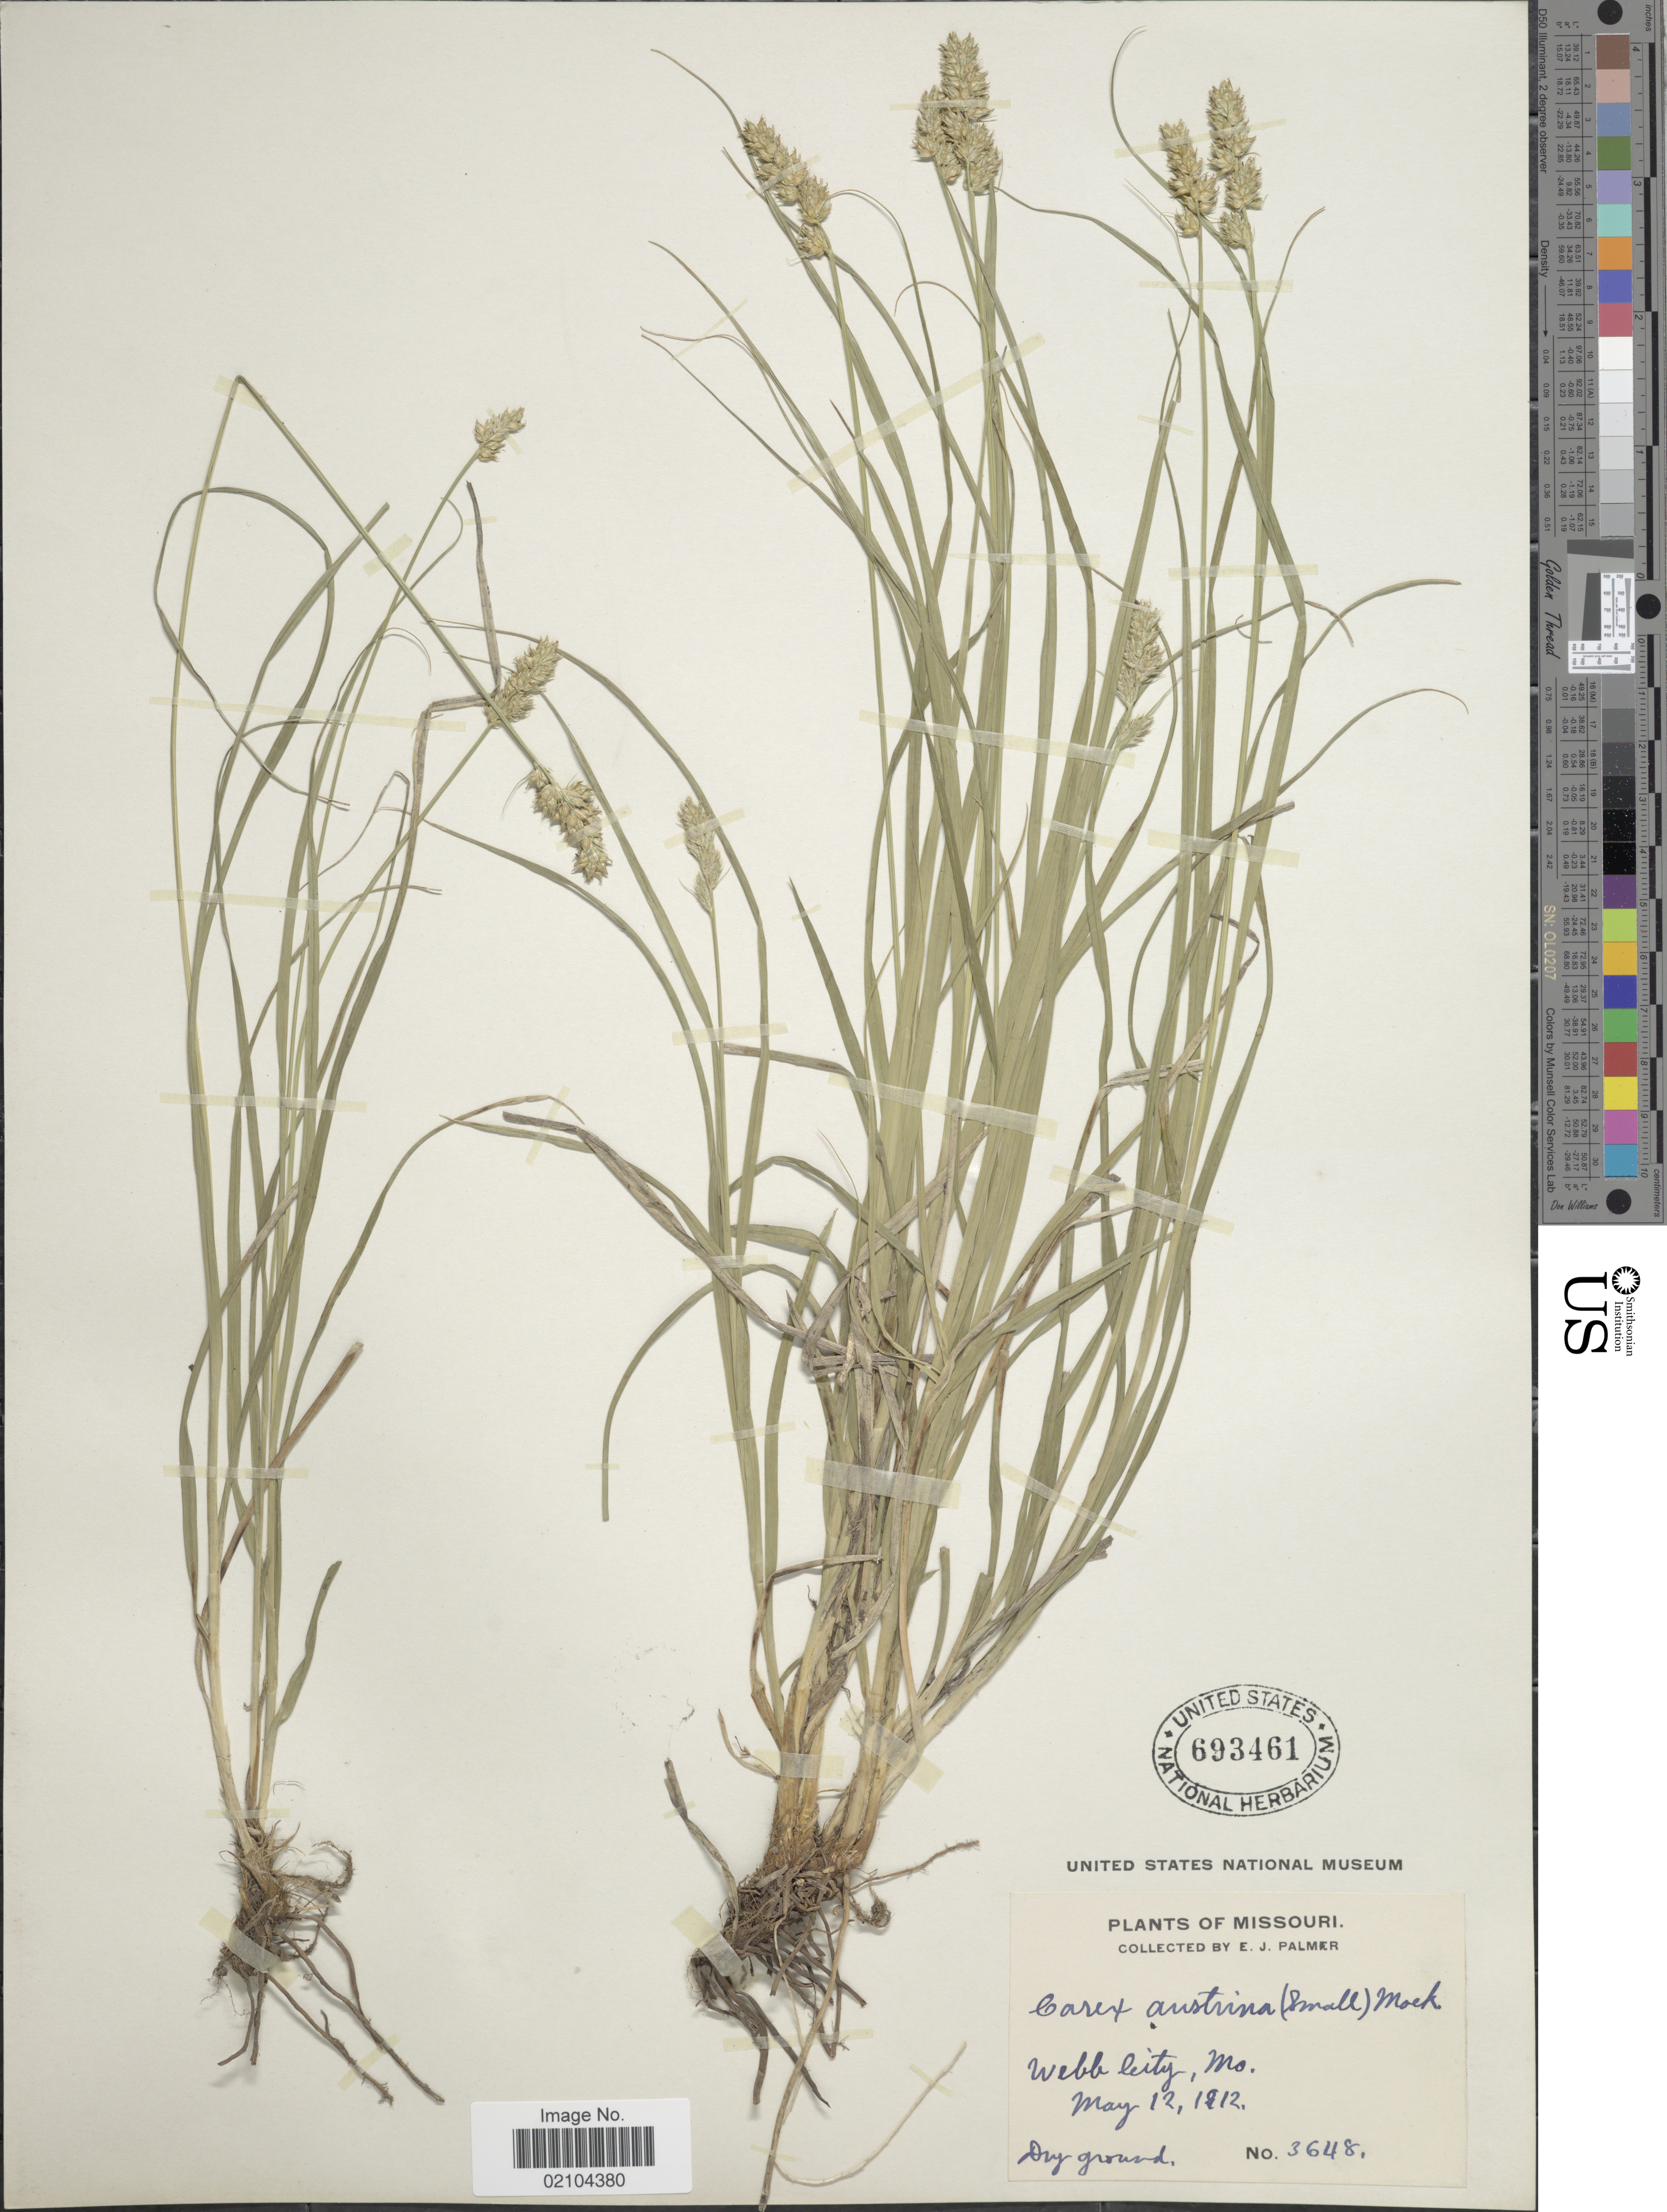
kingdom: Plantae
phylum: Tracheophyta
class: Liliopsida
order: Poales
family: Cyperaceae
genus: Carex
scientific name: Carex austrina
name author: Mack.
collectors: E. J. Palmer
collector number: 3648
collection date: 1912-05-12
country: United States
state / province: Missouri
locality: Webb City, dry ground.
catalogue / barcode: US 693461